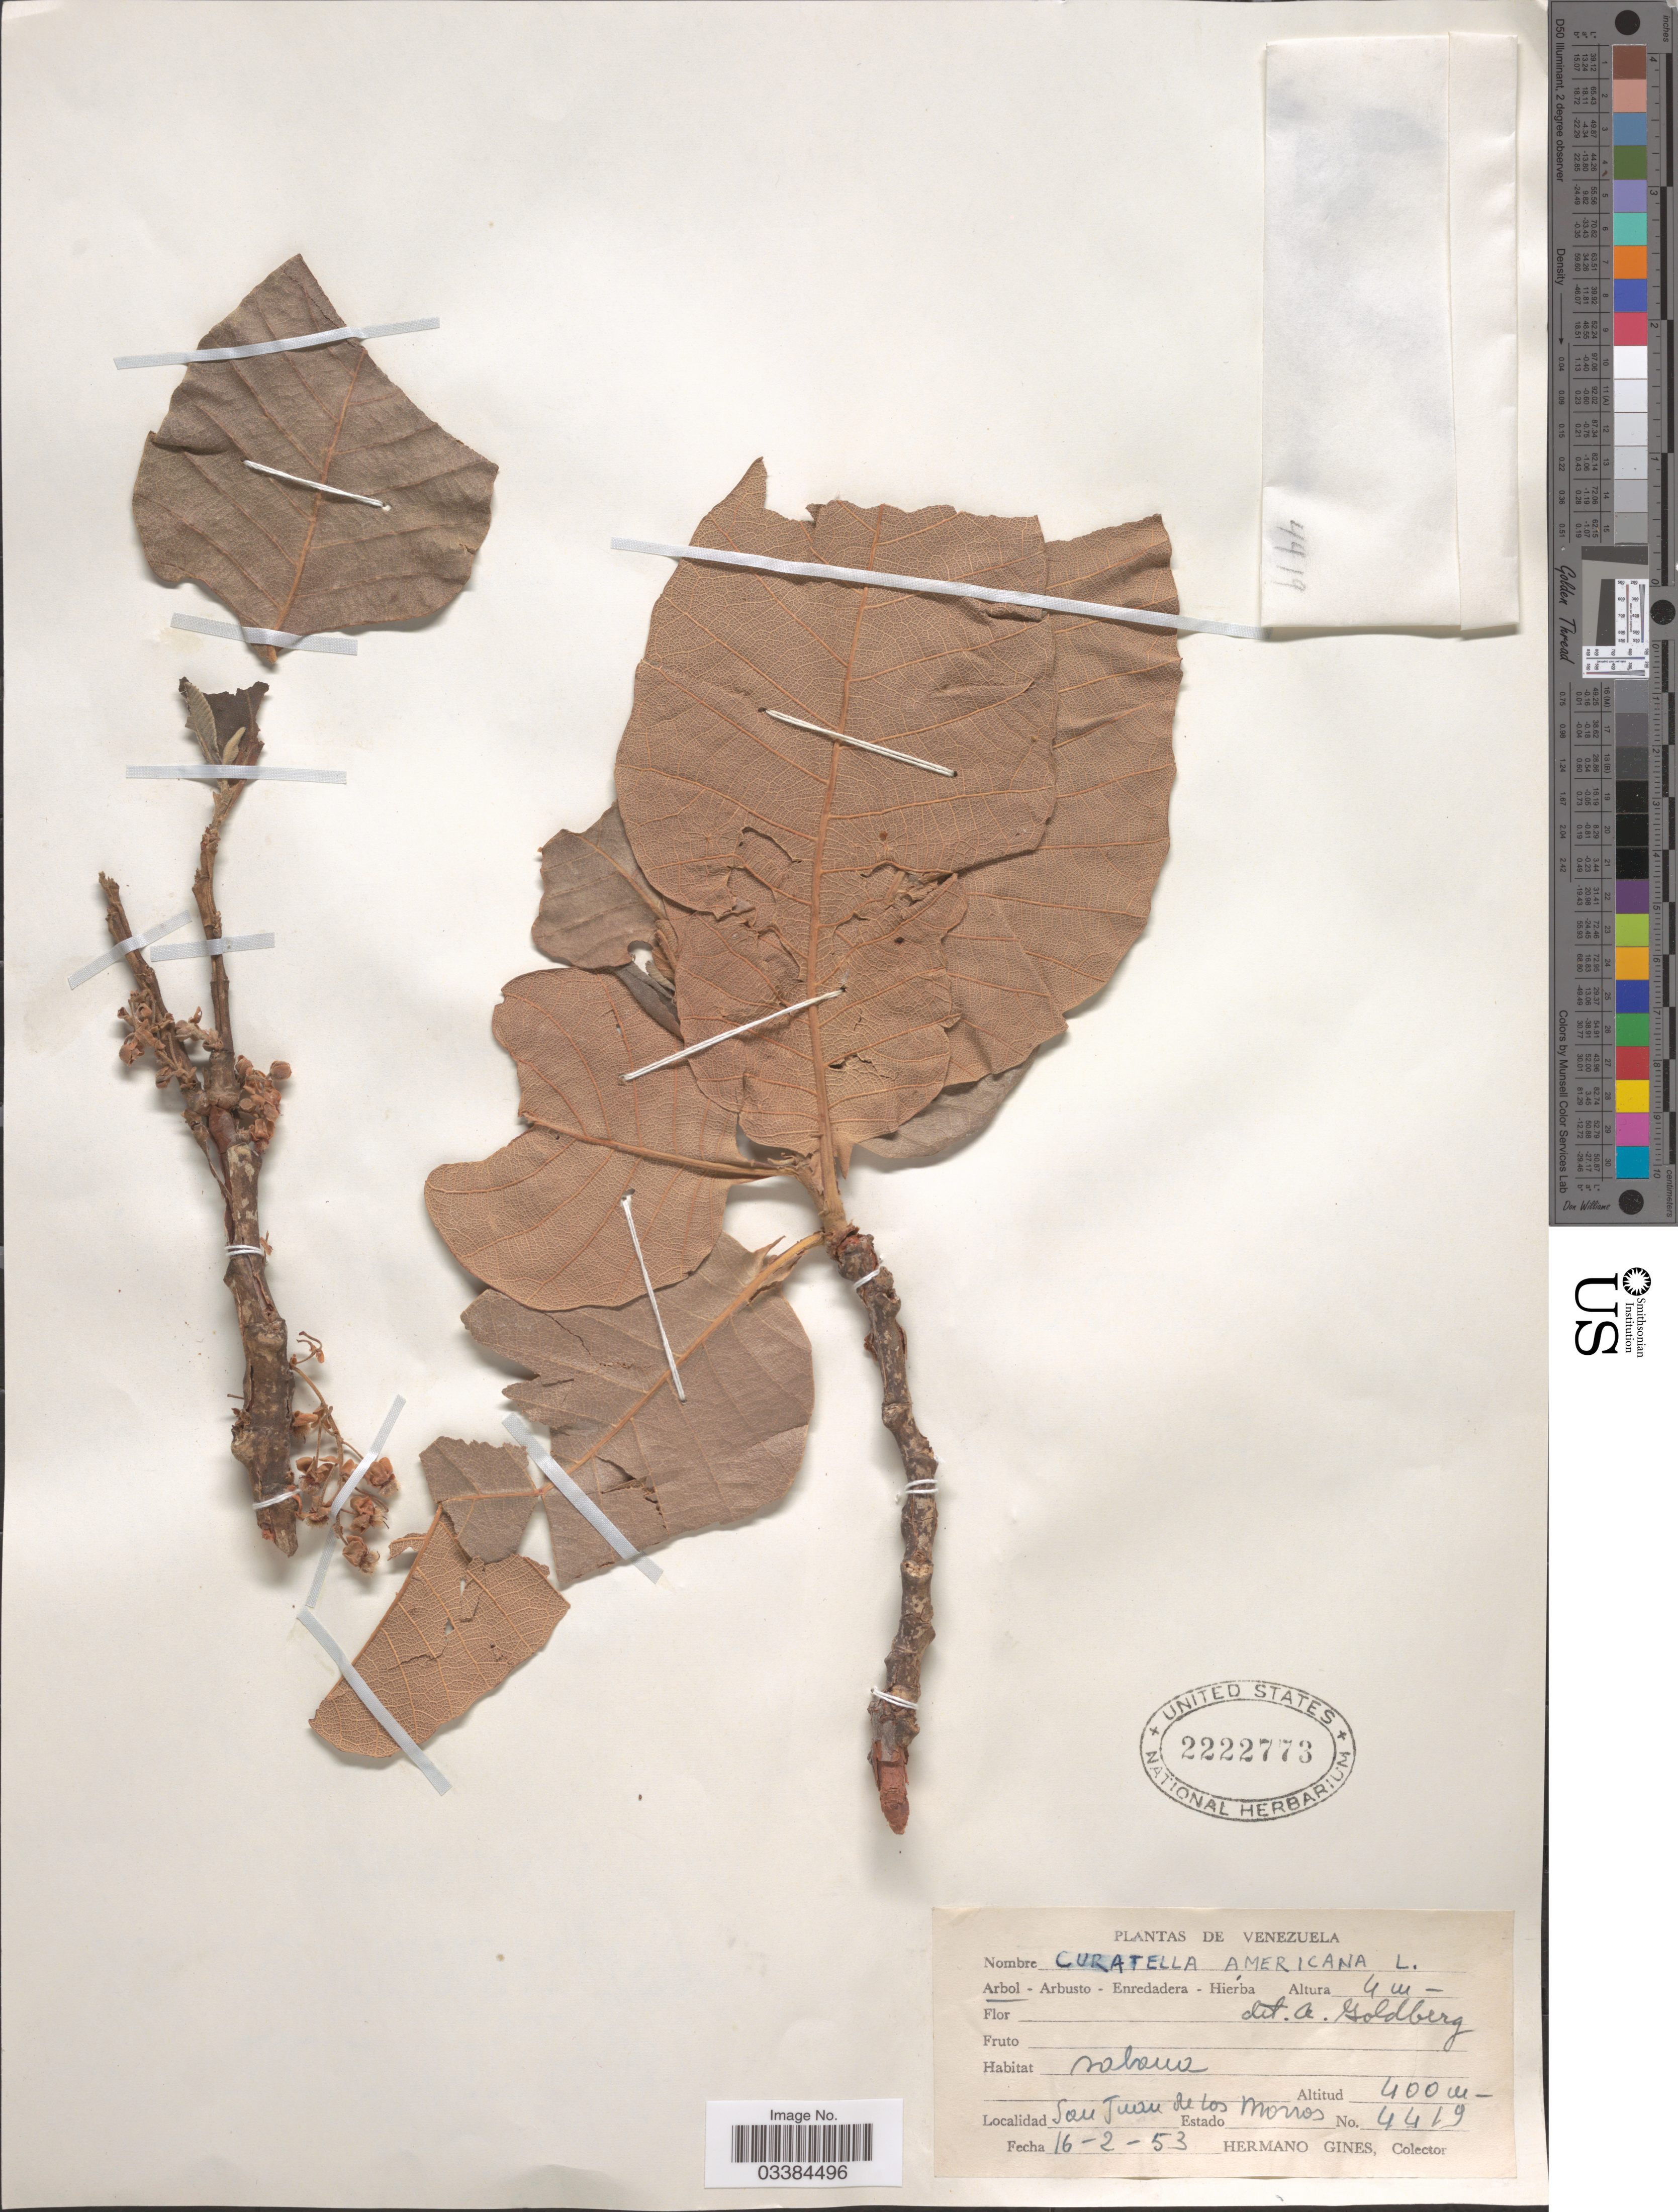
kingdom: Plantae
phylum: Tracheophyta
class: Magnoliopsida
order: Dilleniales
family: Dilleniaceae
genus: Curatella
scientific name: Curatella americana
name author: L.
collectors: Bro. Gines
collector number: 4419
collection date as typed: Transcribed d/m/y: 16/2/53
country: Venezuela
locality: San Juan de Los Morros.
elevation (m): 400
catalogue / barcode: US 2222773